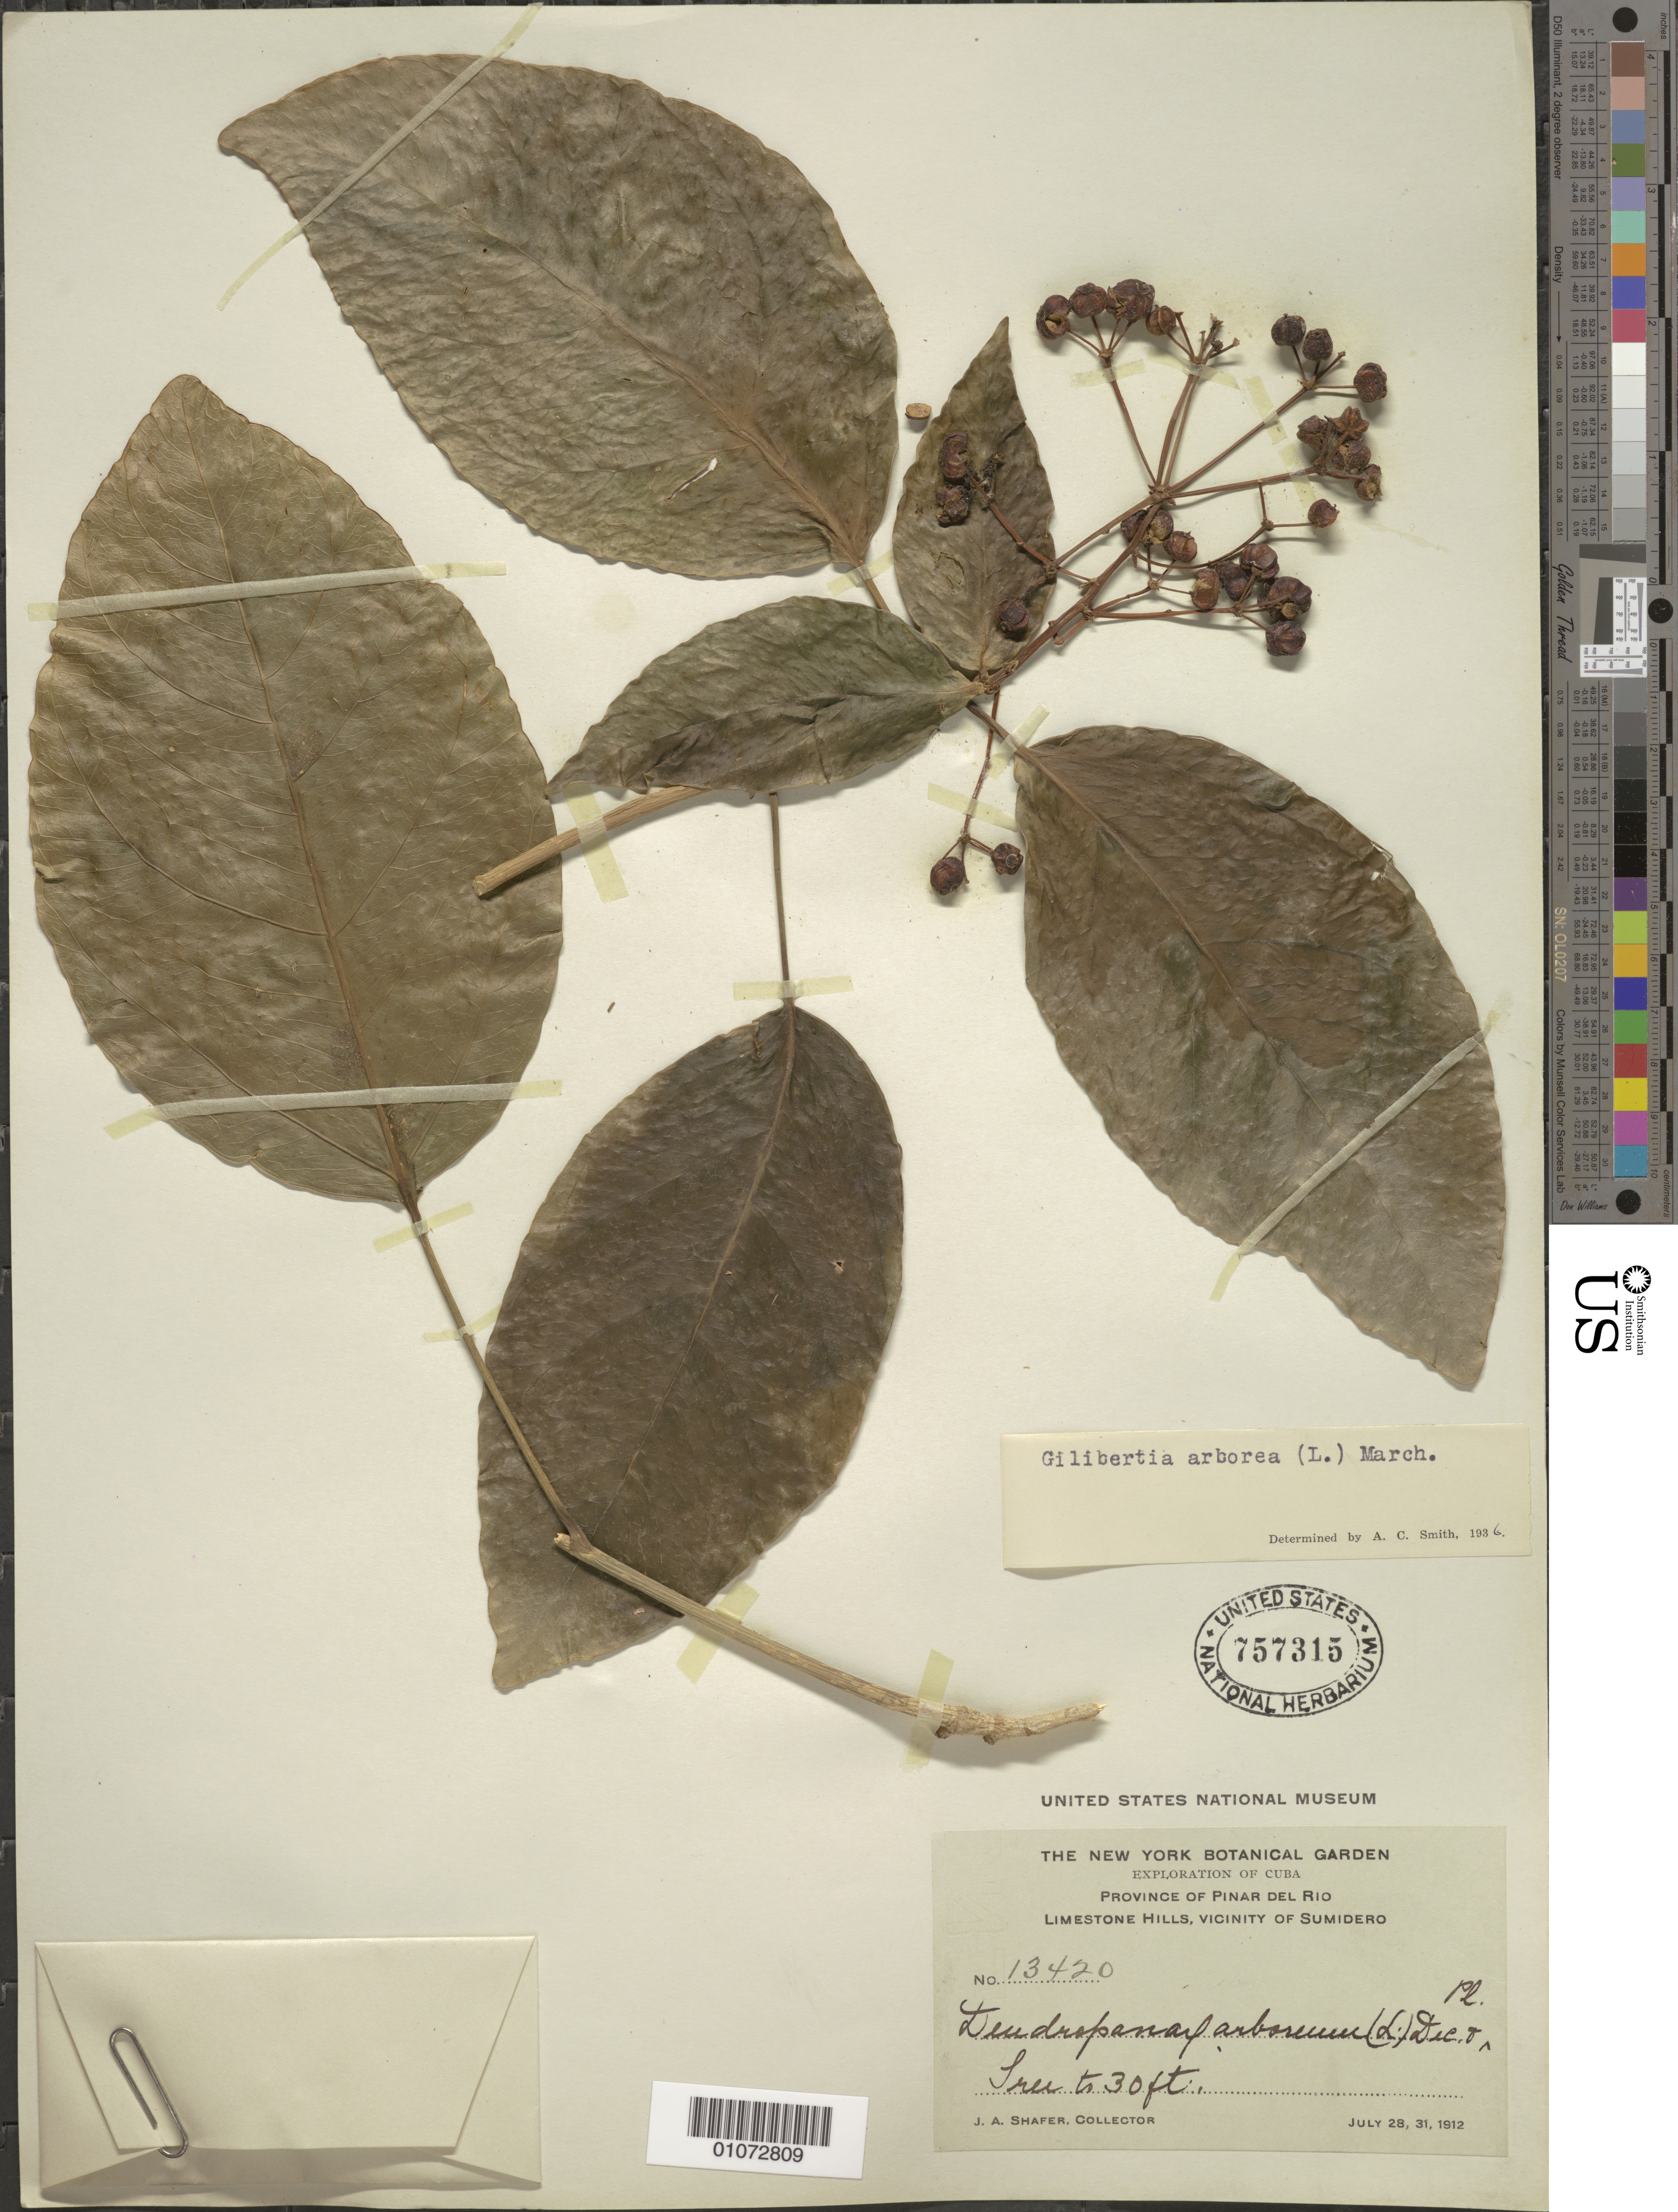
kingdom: Plantae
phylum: Tracheophyta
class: Magnoliopsida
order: Apiales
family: Araliaceae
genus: Dendropanax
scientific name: Dendropanax arboreus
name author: (L.) Decne. & Planch.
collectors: J. A. Shafer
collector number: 13420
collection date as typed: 28 Jul 1912 and 31 Jul 1912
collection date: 1912-07-28,1912-07-31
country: Cuba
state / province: Pinar del Rio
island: Cuba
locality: Limestone Hills, Vicinity of Sumidero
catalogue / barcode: US 757315